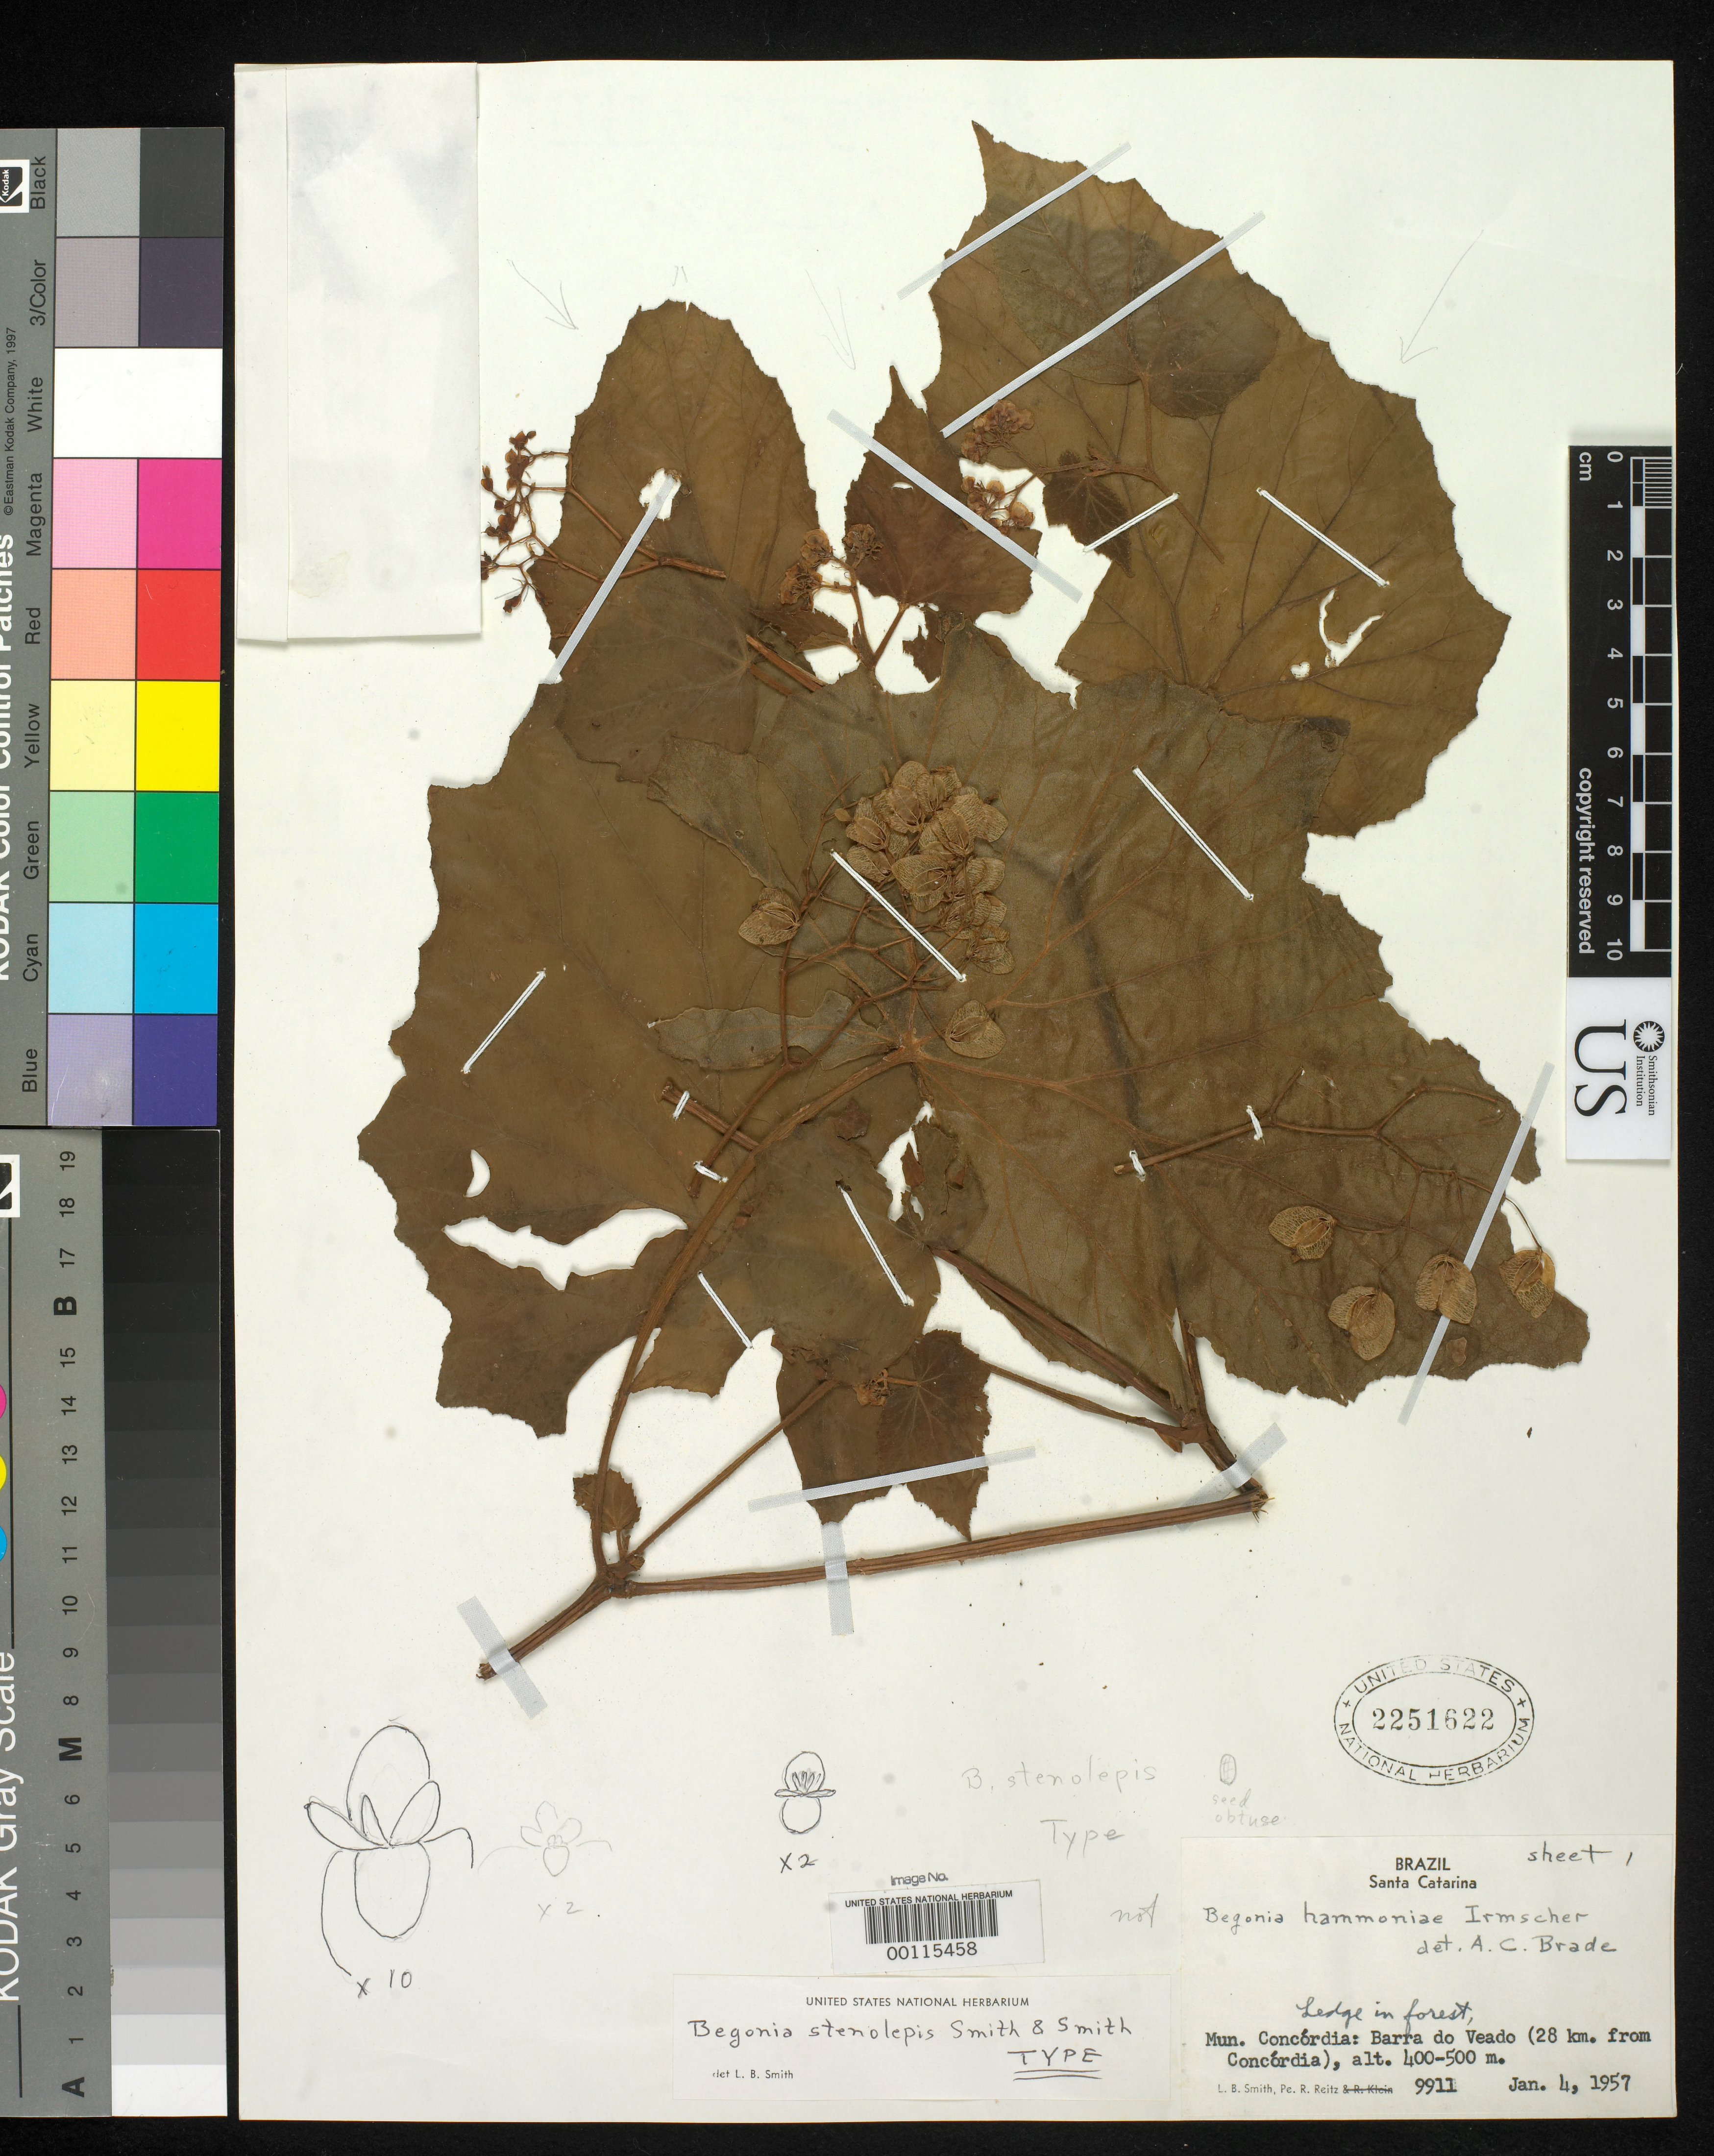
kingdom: Plantae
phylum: Tracheophyta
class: Magnoliopsida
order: Cucurbitales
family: Begoniaceae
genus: Begonia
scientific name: Begonia stenolepis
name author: L.B. Sm.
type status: Holotype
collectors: L. Smith & R. Reitz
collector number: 9911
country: Brazil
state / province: Santa Catarina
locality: Concordia.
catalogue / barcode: US 2251622